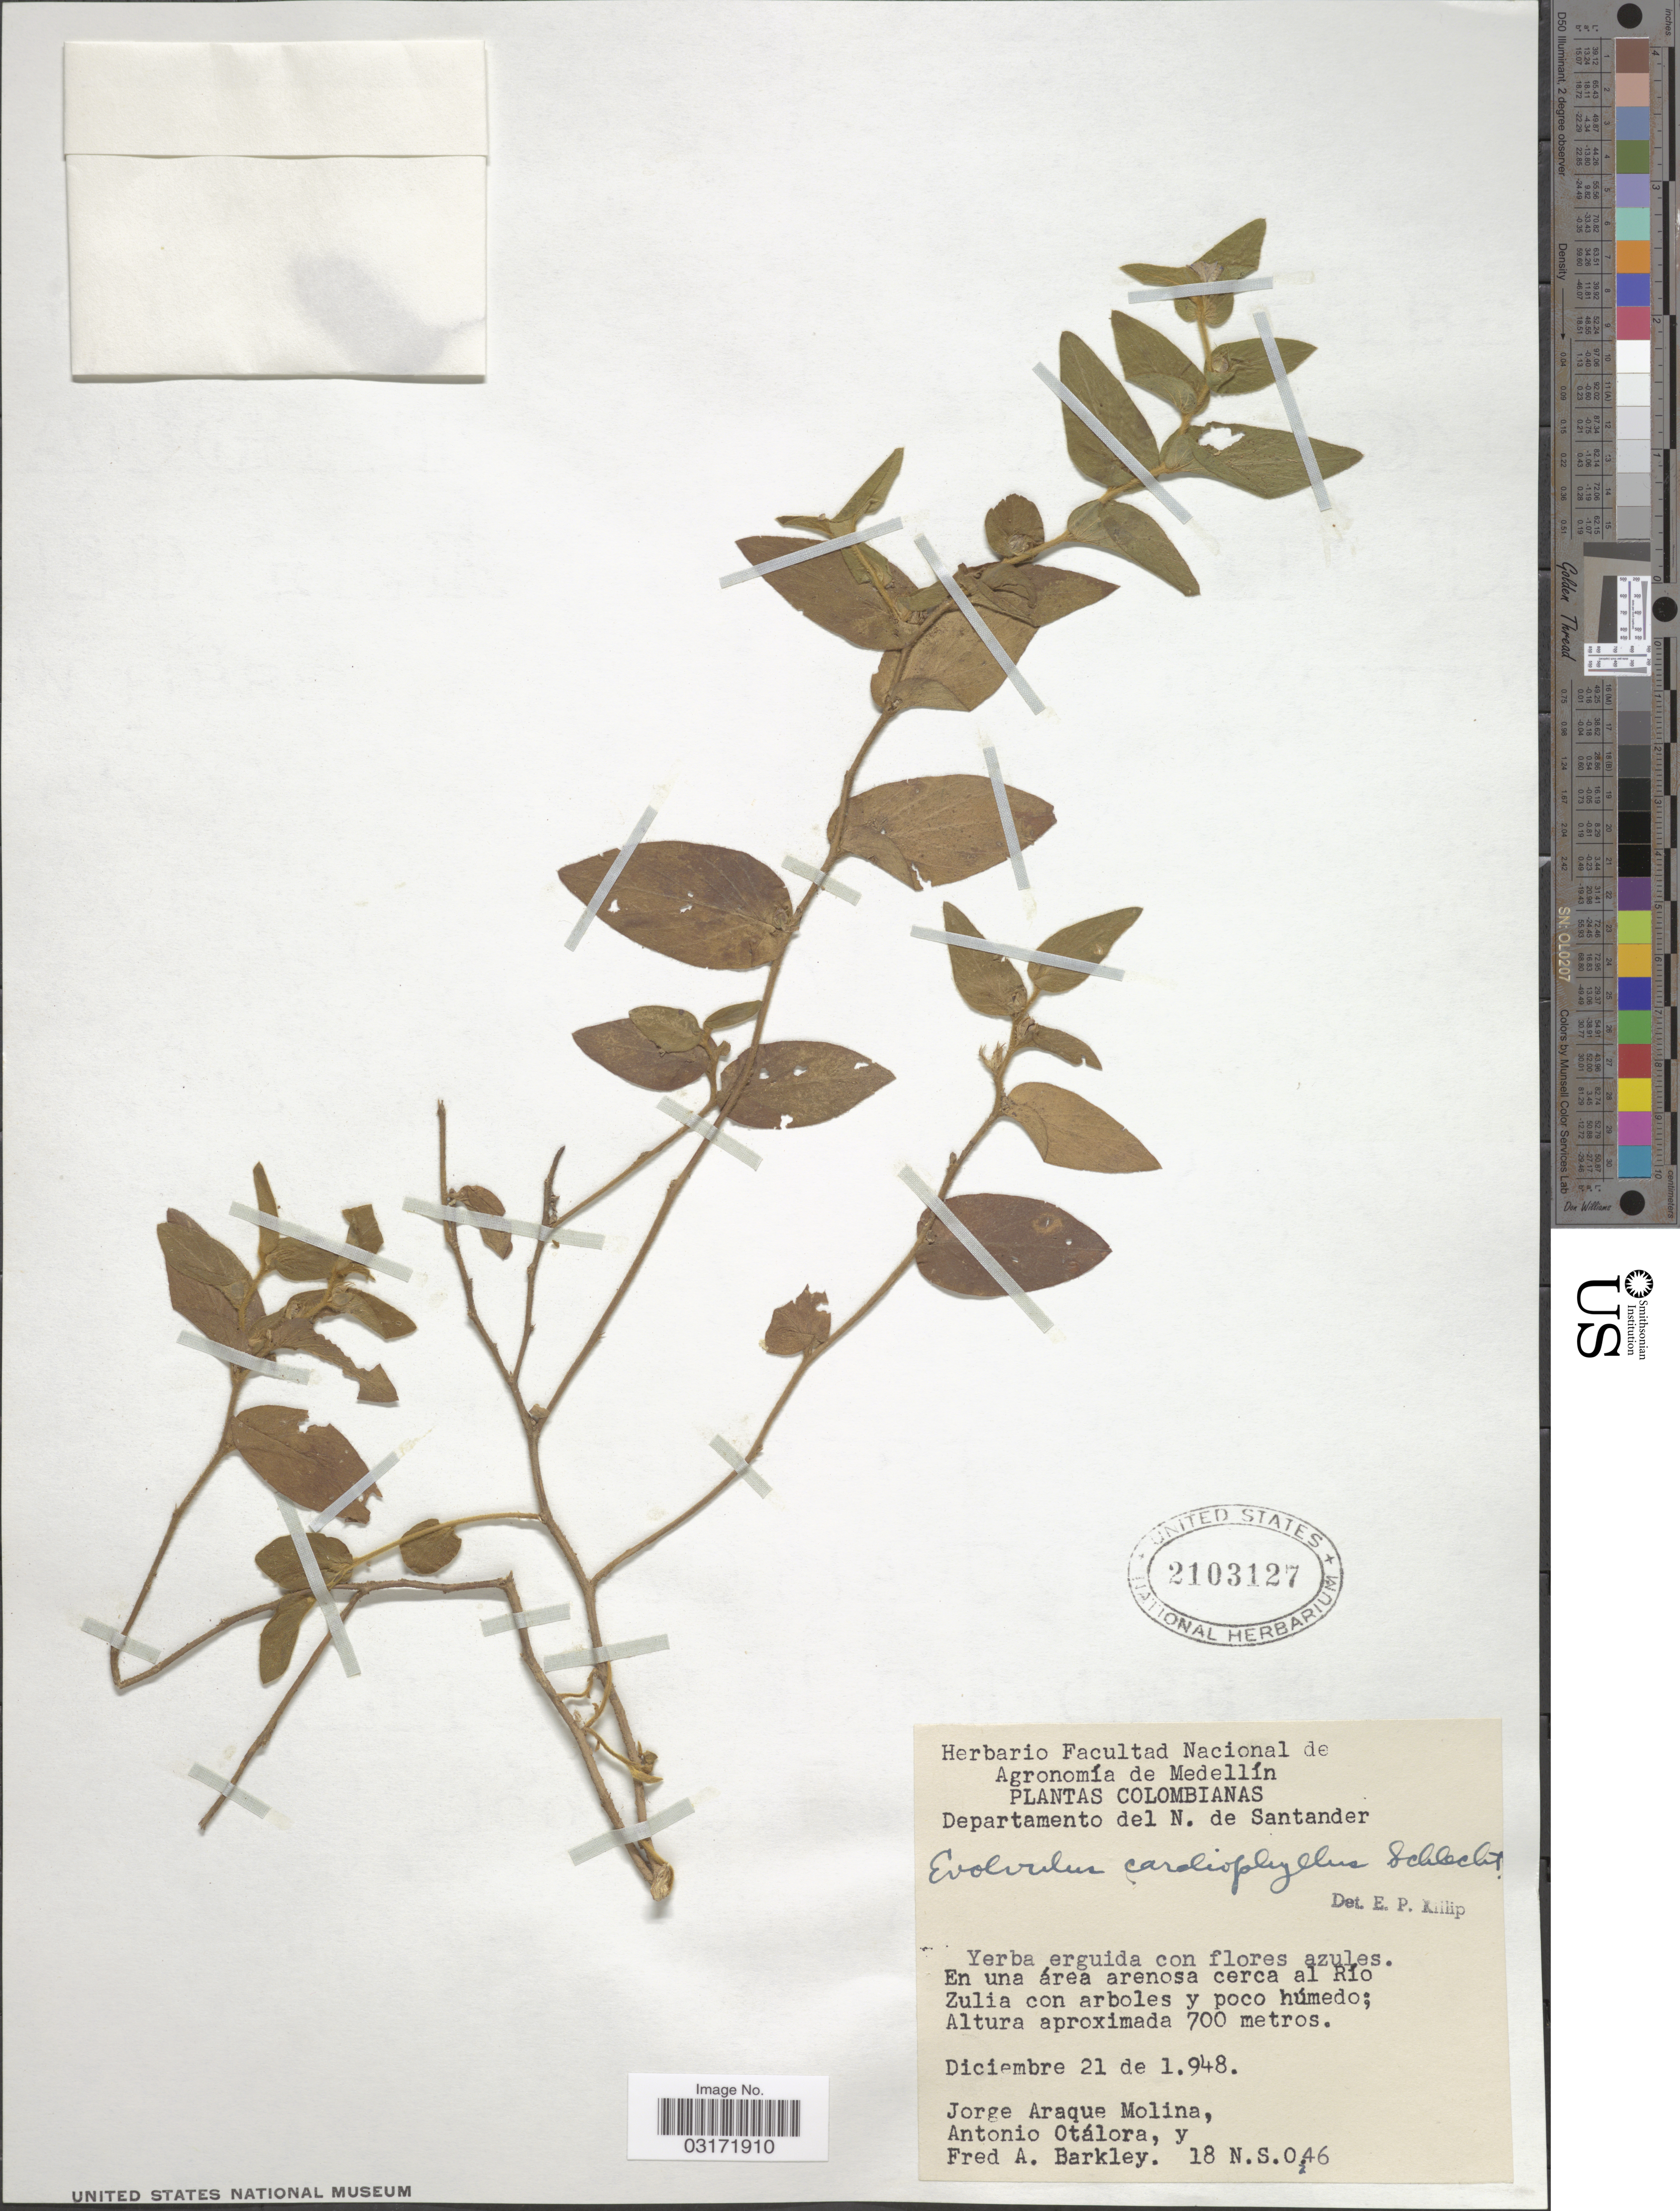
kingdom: Plantae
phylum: Tracheophyta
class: Magnoliopsida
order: Solanales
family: Convolvulaceae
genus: Evolvulus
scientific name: Evolvulus cardiophyllus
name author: Schltdl.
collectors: J. Araque Molina, A. Otálora & F. A. Barkley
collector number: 18N.S.046*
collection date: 1948-12-21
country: Colombia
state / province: Norte de Santander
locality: Departamento del N. de Santander, En una área arenosa cerca al Río Zulia con arboles y poco húmedo.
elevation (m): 700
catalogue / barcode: US 2103127